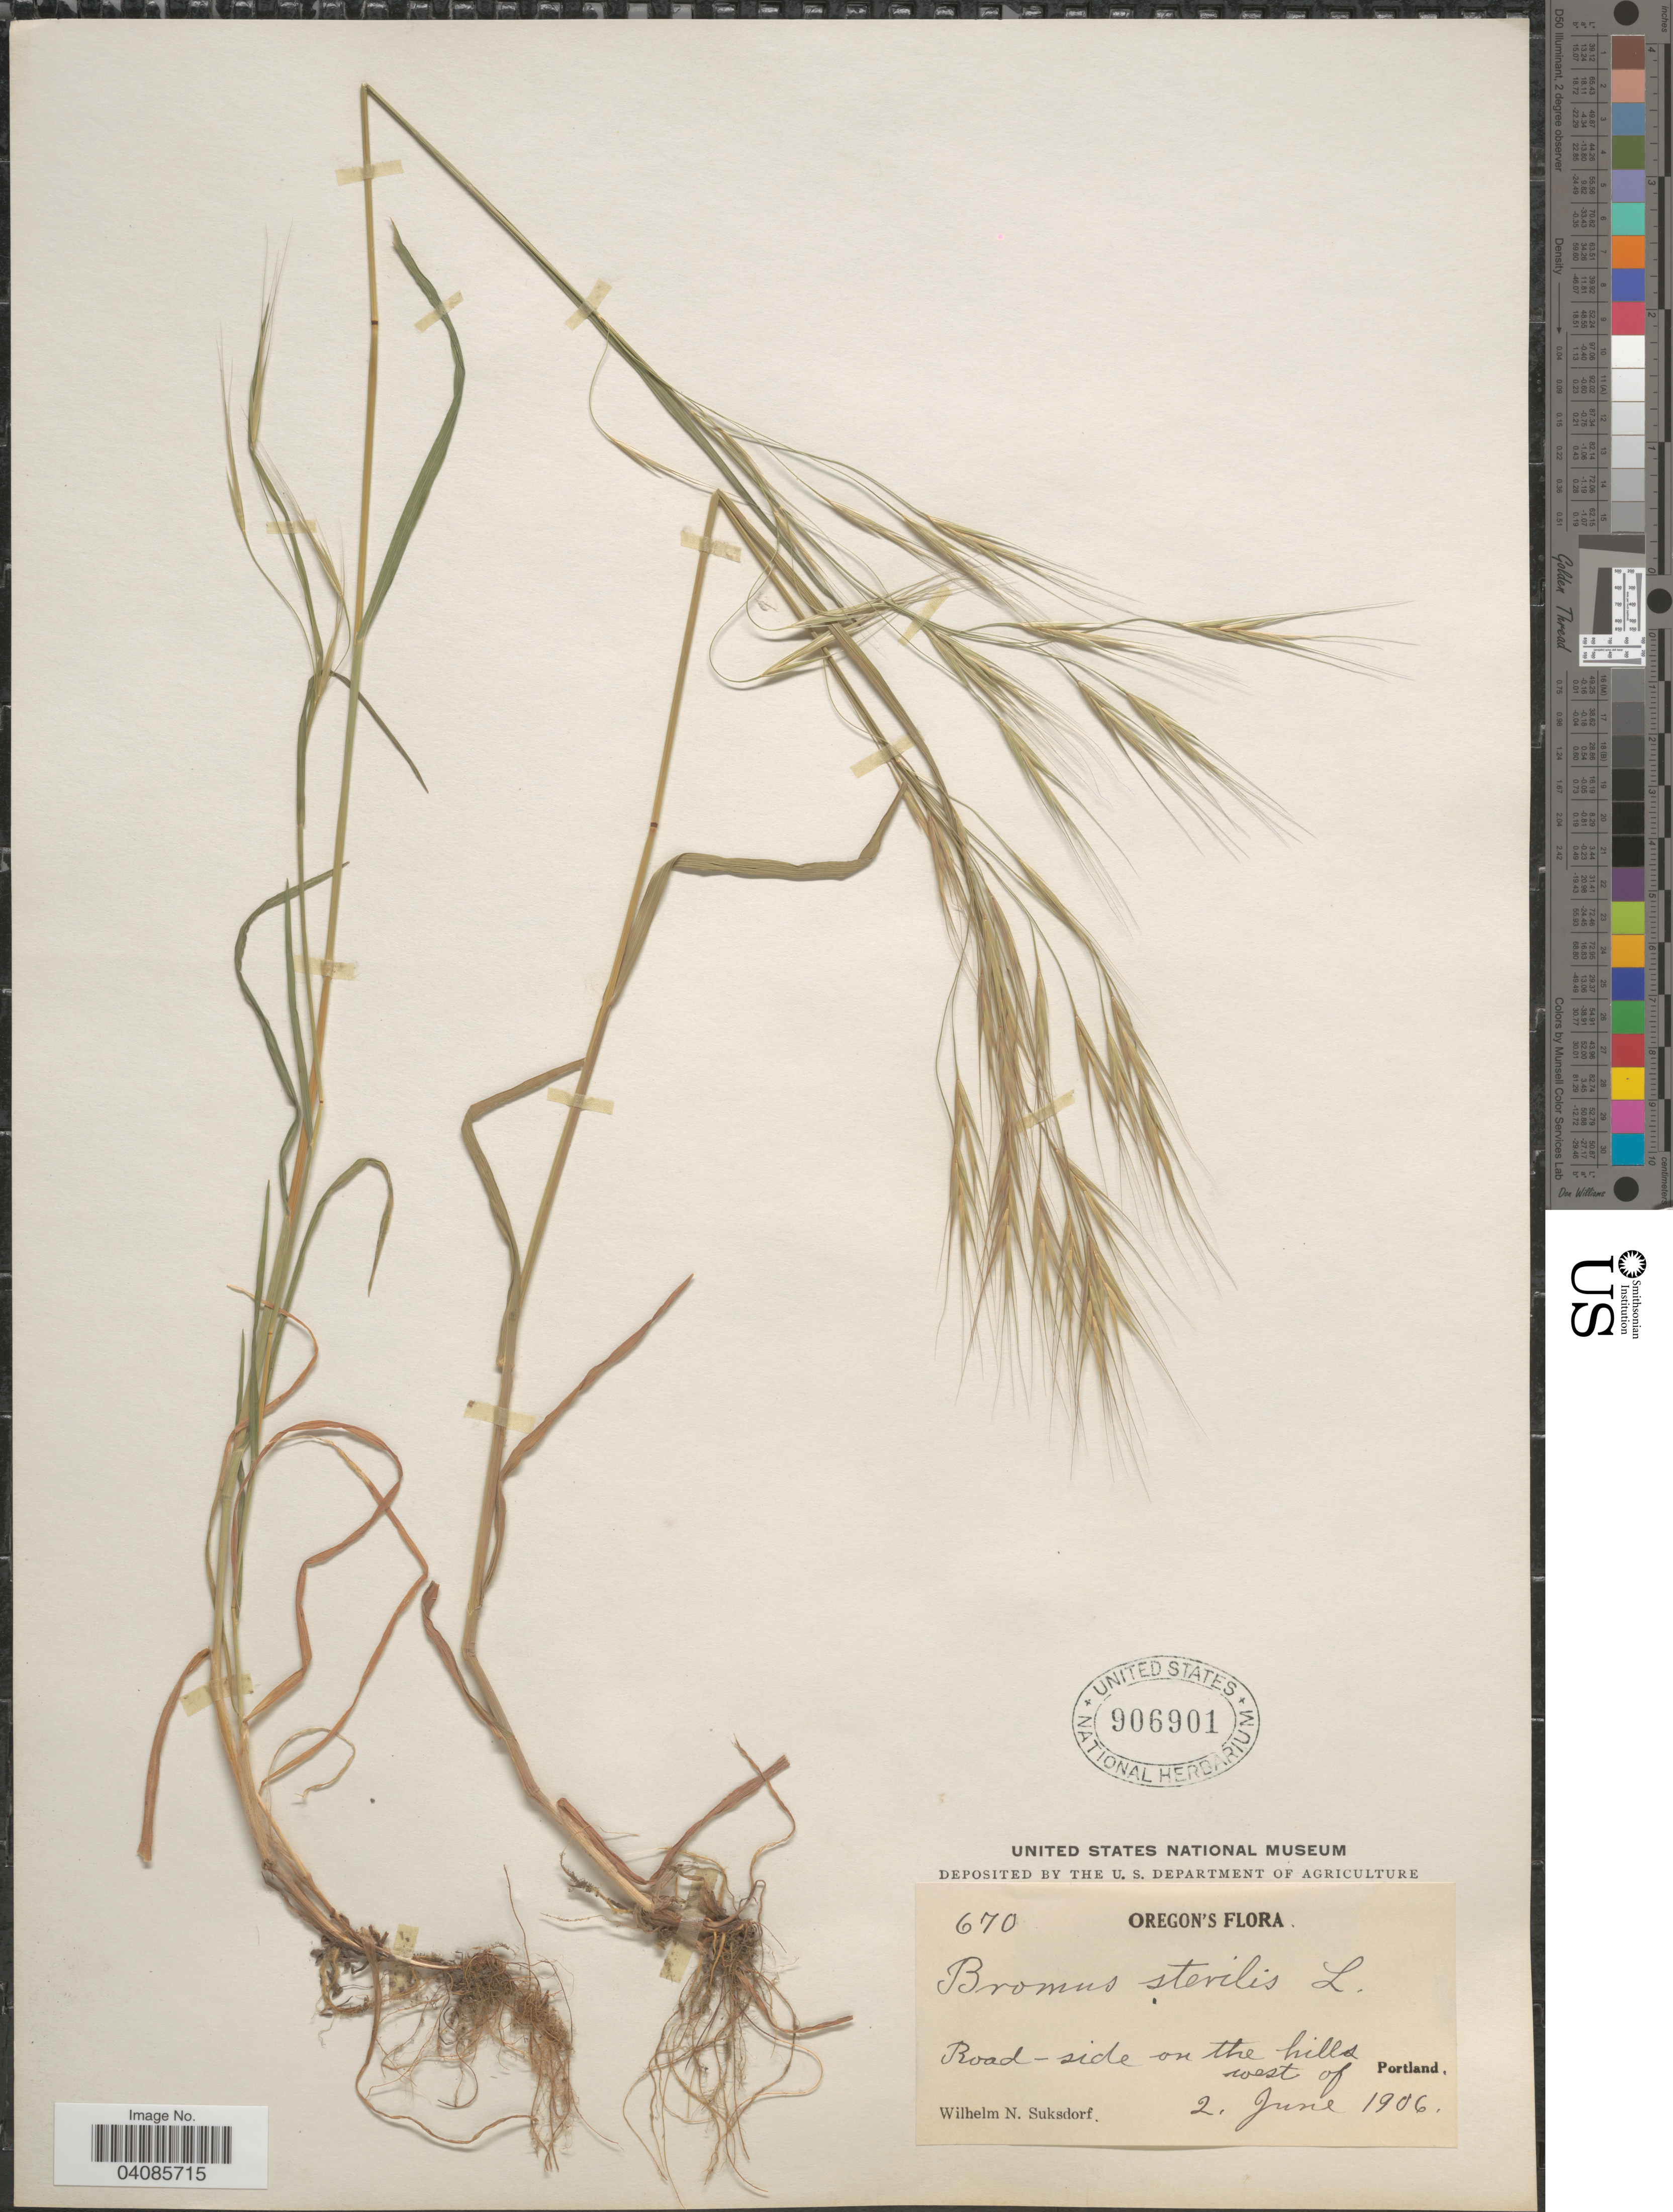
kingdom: Plantae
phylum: Tracheophyta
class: Liliopsida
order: Poales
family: Poaceae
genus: Bromus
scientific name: Bromus sterilis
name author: L.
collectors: W. N. Suksdorf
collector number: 670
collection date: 1906-06-02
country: United States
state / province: Oregon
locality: Road-side on the hills west of Portland.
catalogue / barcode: US 906901